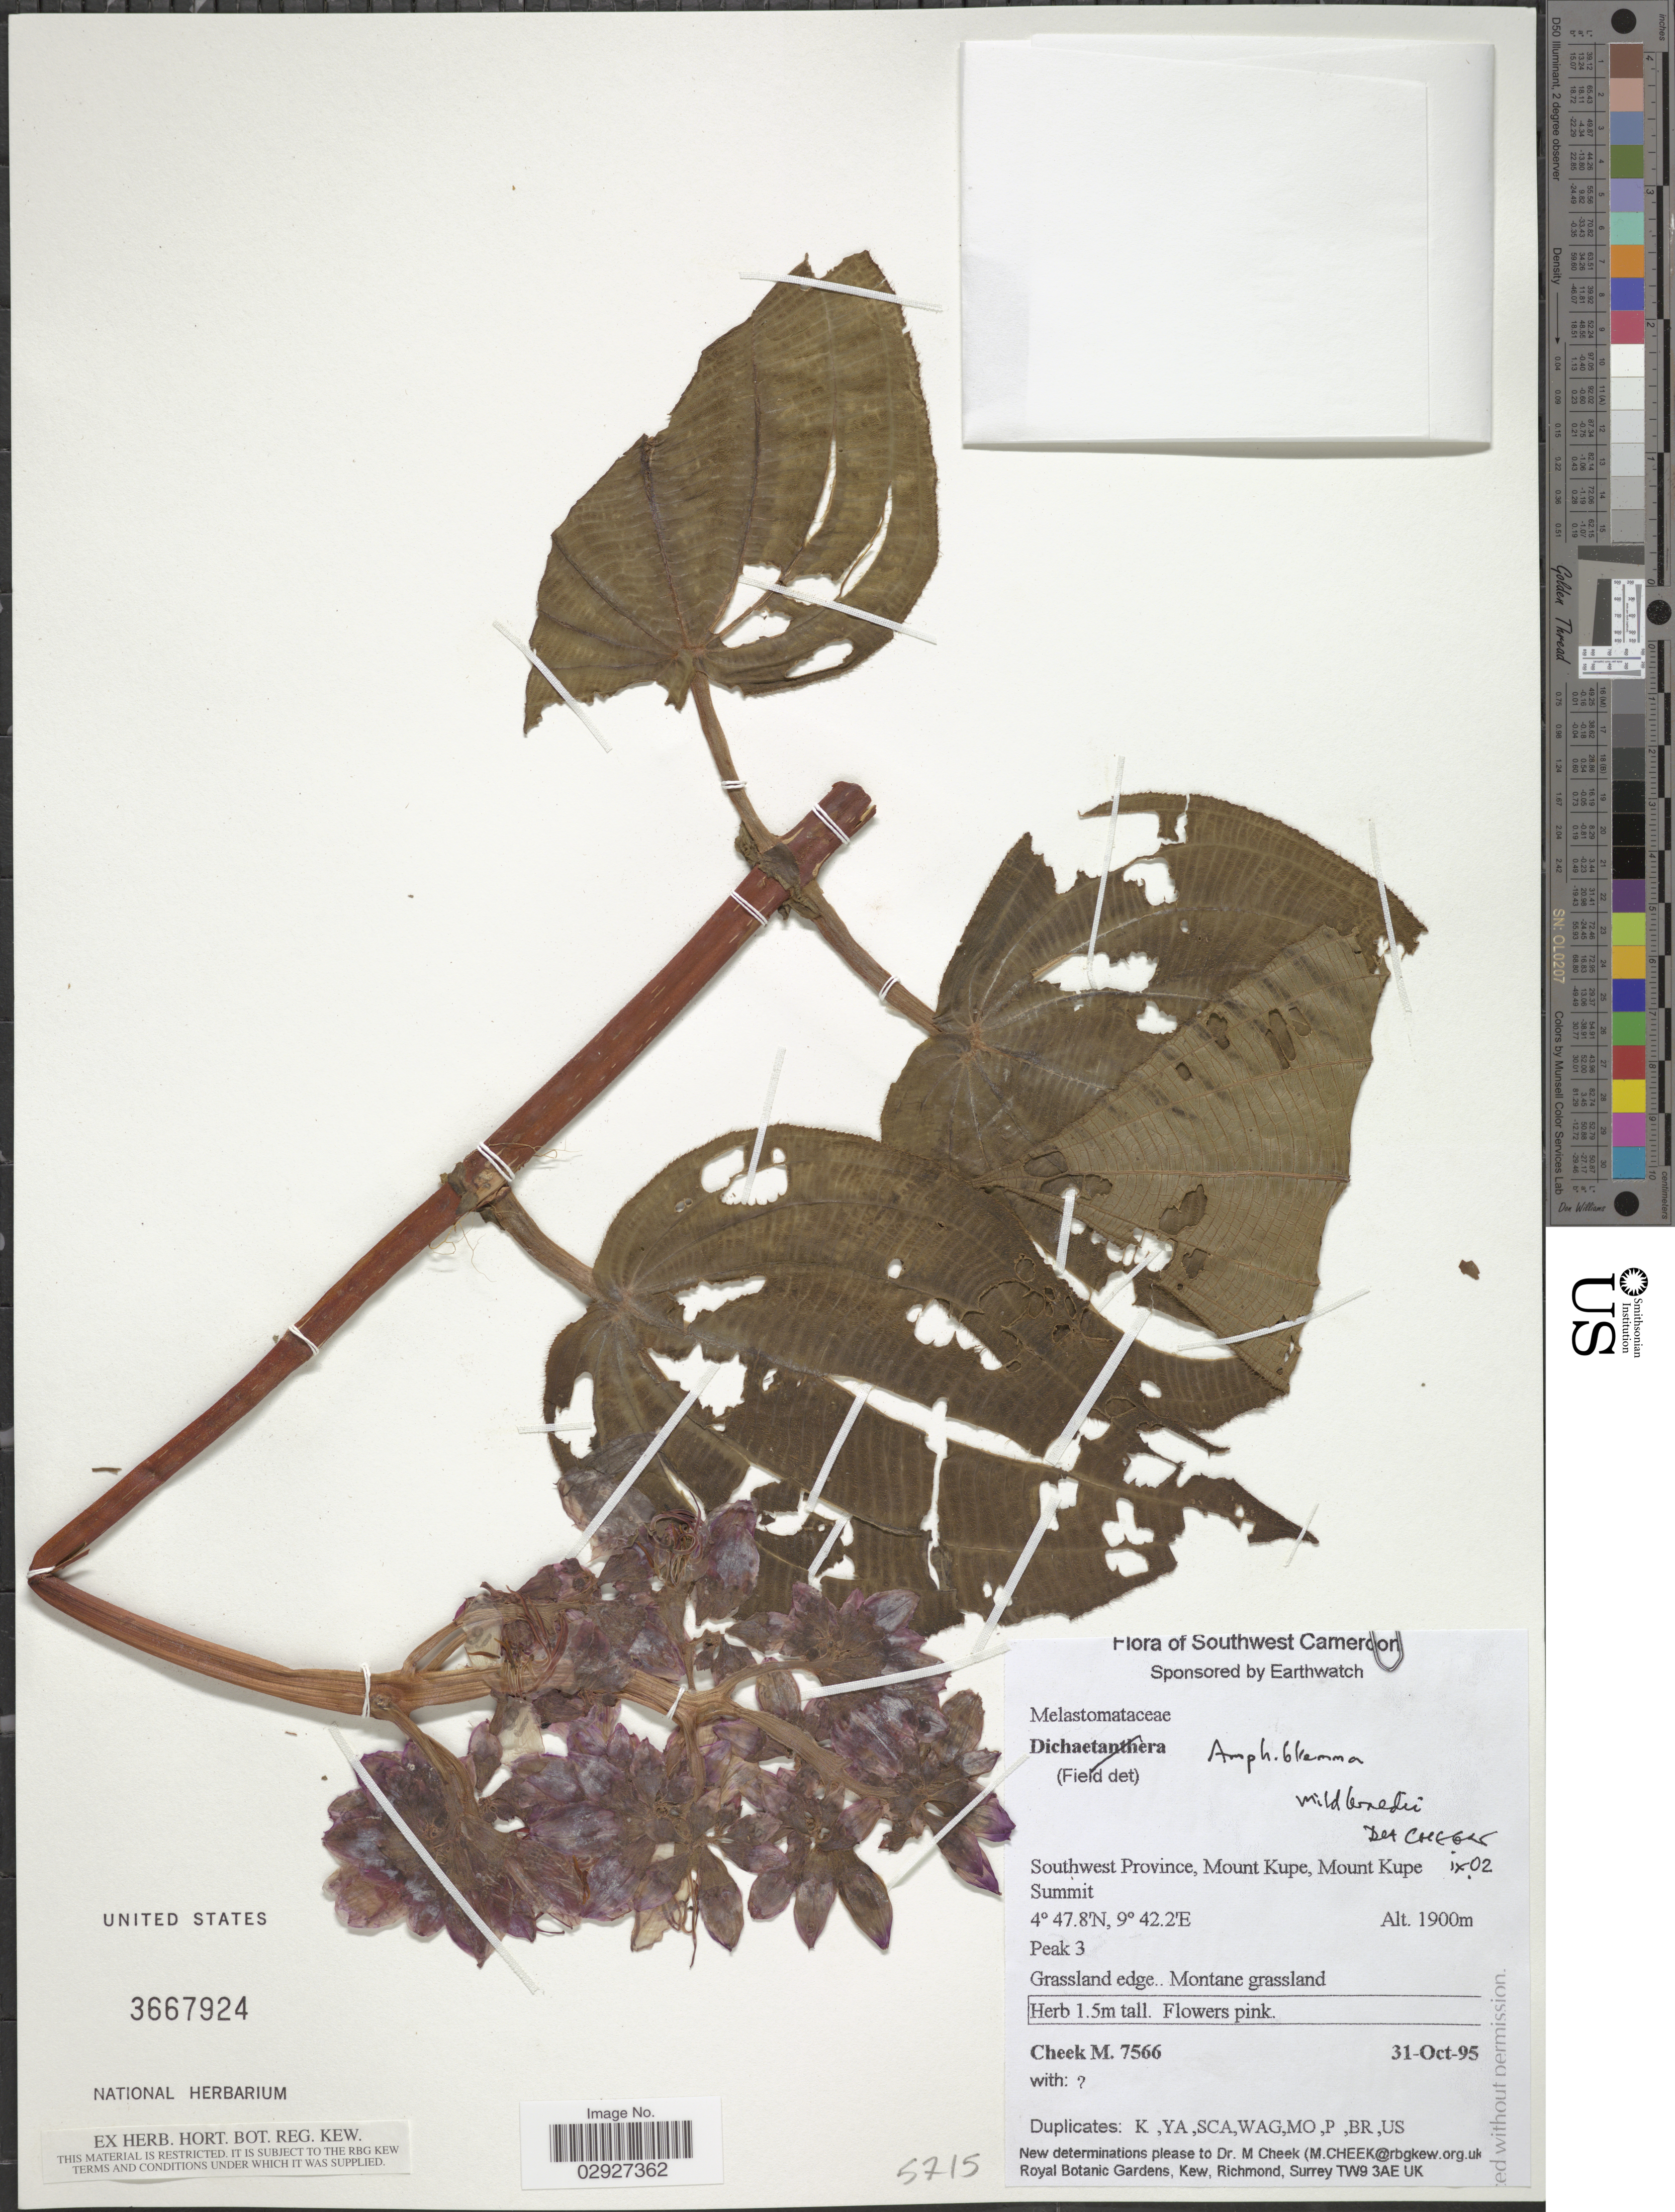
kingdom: Plantae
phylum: Tracheophyta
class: Magnoliopsida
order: Myrtales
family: Melastomataceae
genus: Amphiblemma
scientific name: Amphiblemma mildbraedii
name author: Gilg ex Engl.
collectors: M. Cheek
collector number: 7566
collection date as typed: Transcribed d/m/y: 31/10/95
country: Cameroon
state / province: Sud-Ouest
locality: Southwest Cameroon, Southwest Province, Mount Kupe, Mount Kupe Summit, Peak 3.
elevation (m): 1900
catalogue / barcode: US 3667924